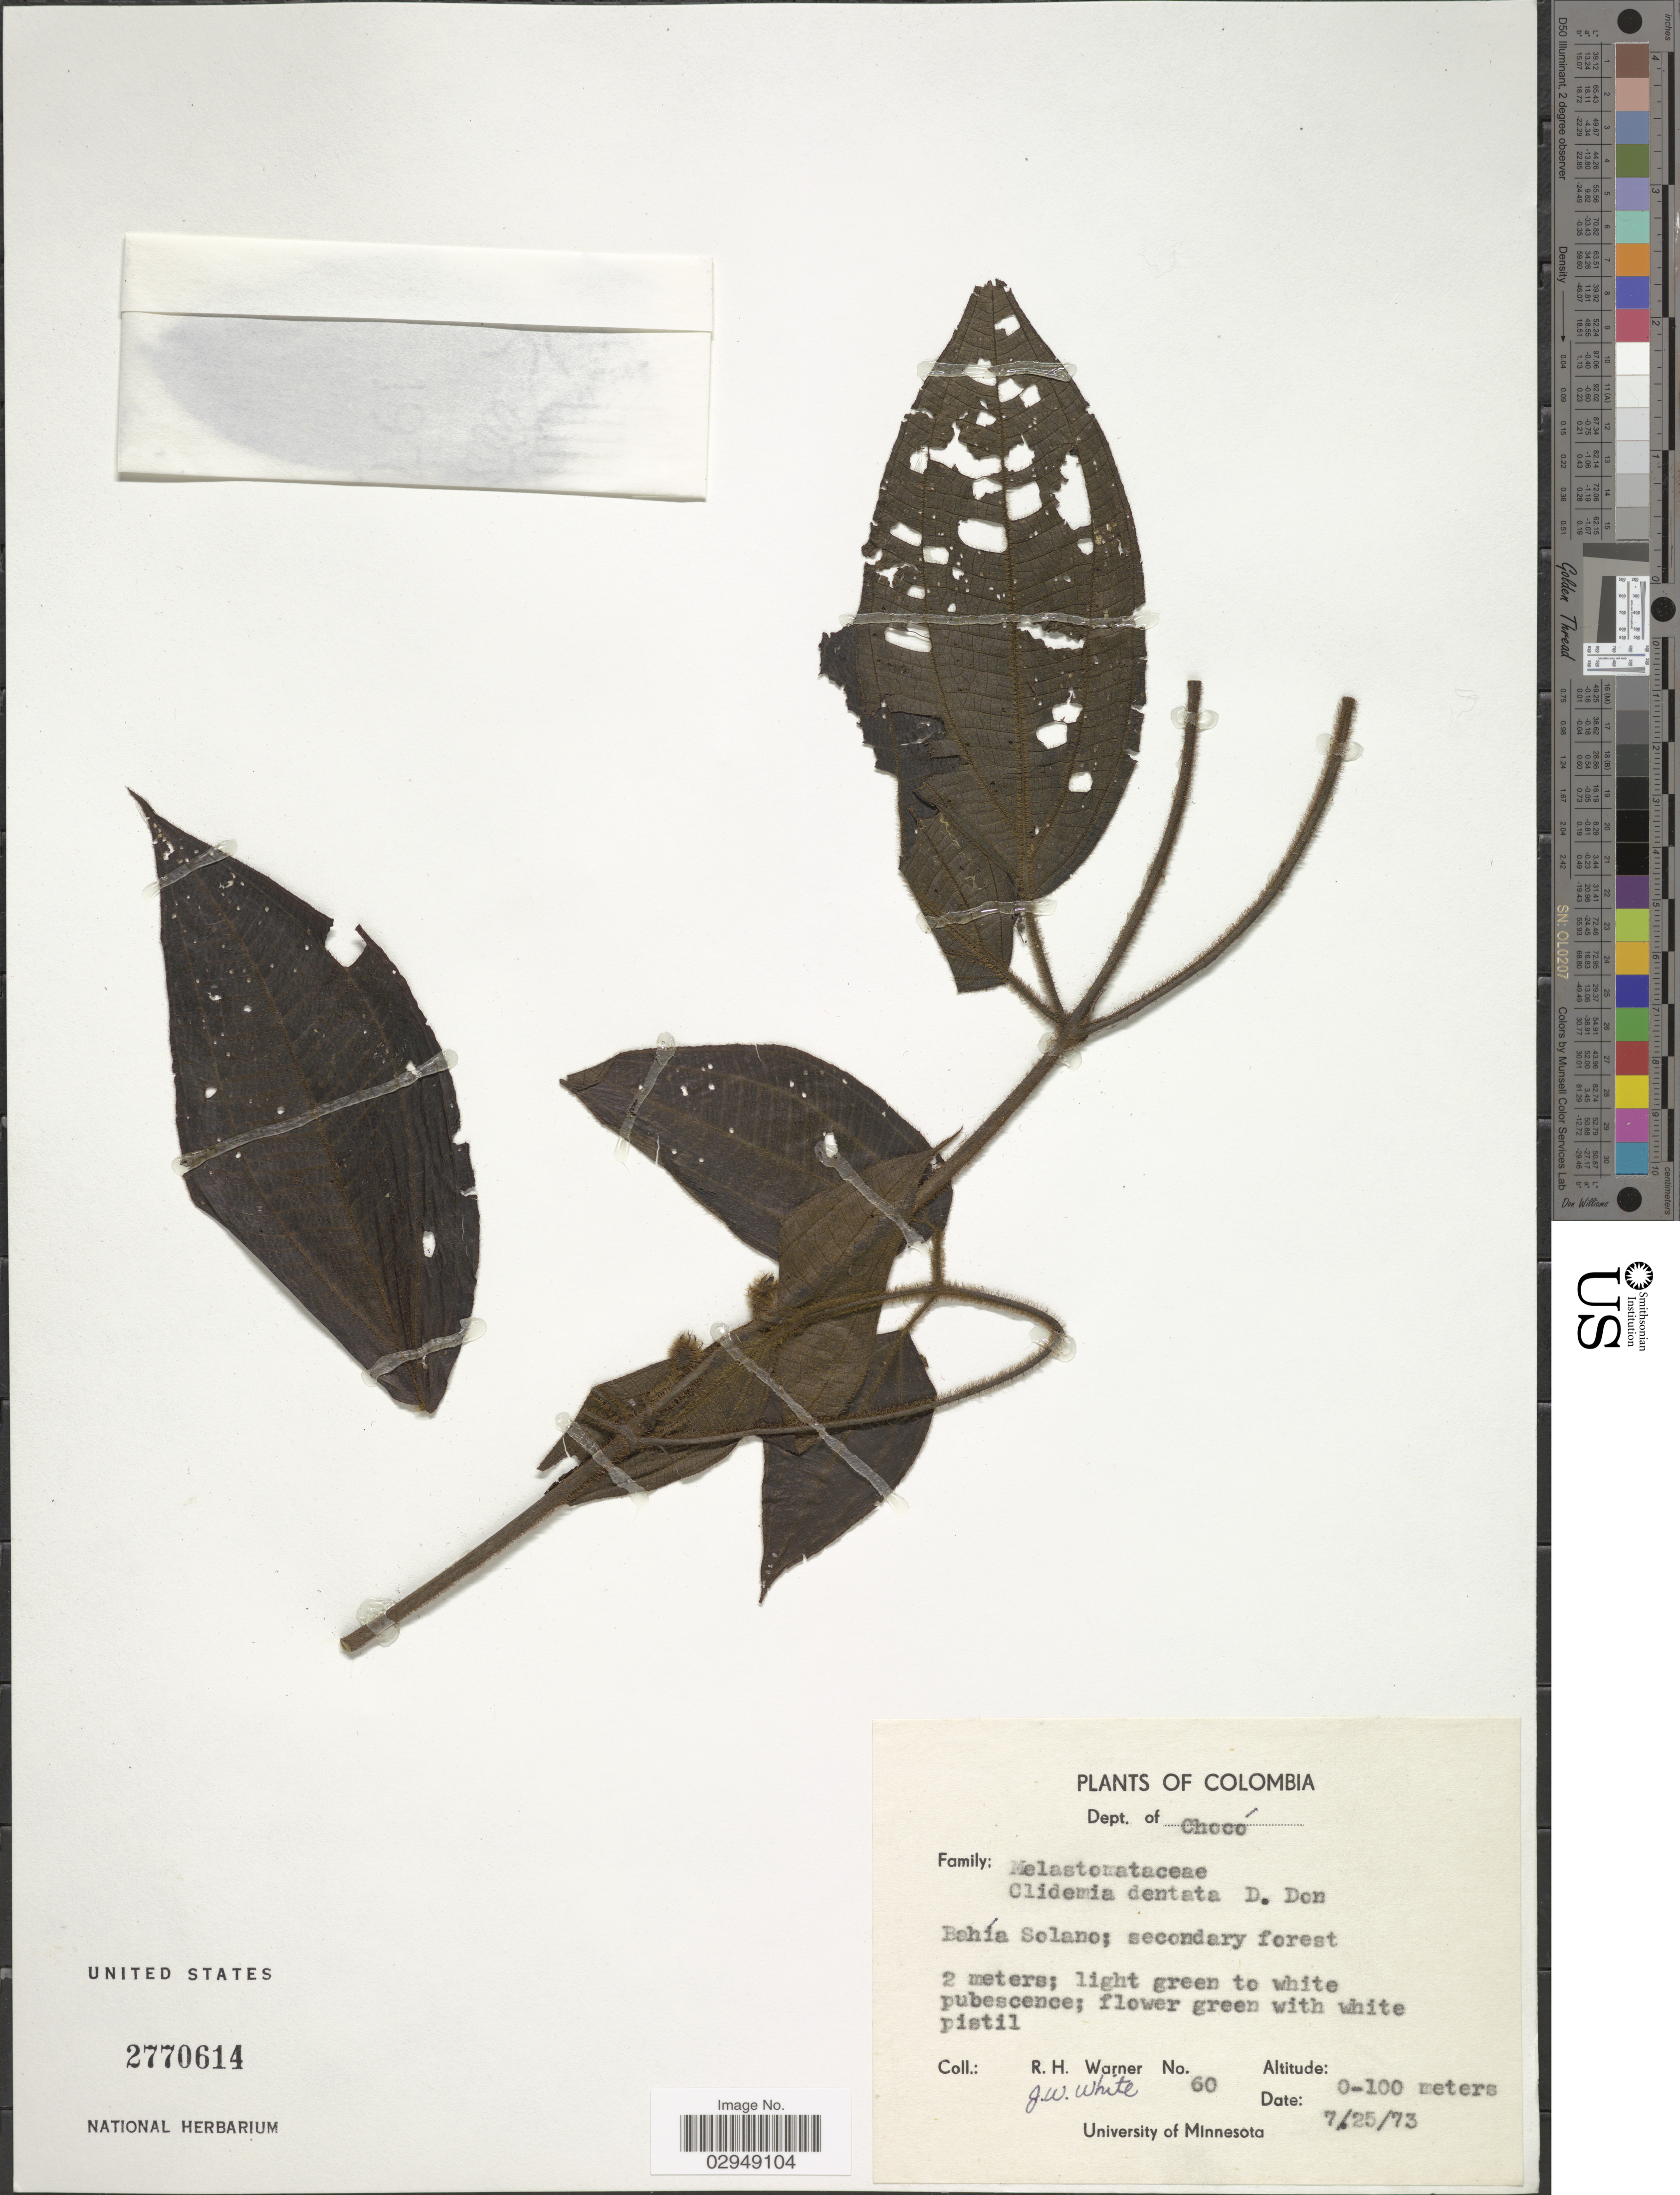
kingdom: Plantae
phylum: Tracheophyta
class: Magnoliopsida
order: Myrtales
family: Melastomataceae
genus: Clidemia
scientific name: Clidemia dentata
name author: D. Don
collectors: R. H. Warner & J. W. White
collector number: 60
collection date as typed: Transcribed d/m/y: 25/7/73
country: Colombia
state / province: Chocó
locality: Dept. of Choco, Bahía Solano.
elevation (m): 0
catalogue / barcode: US 2770614